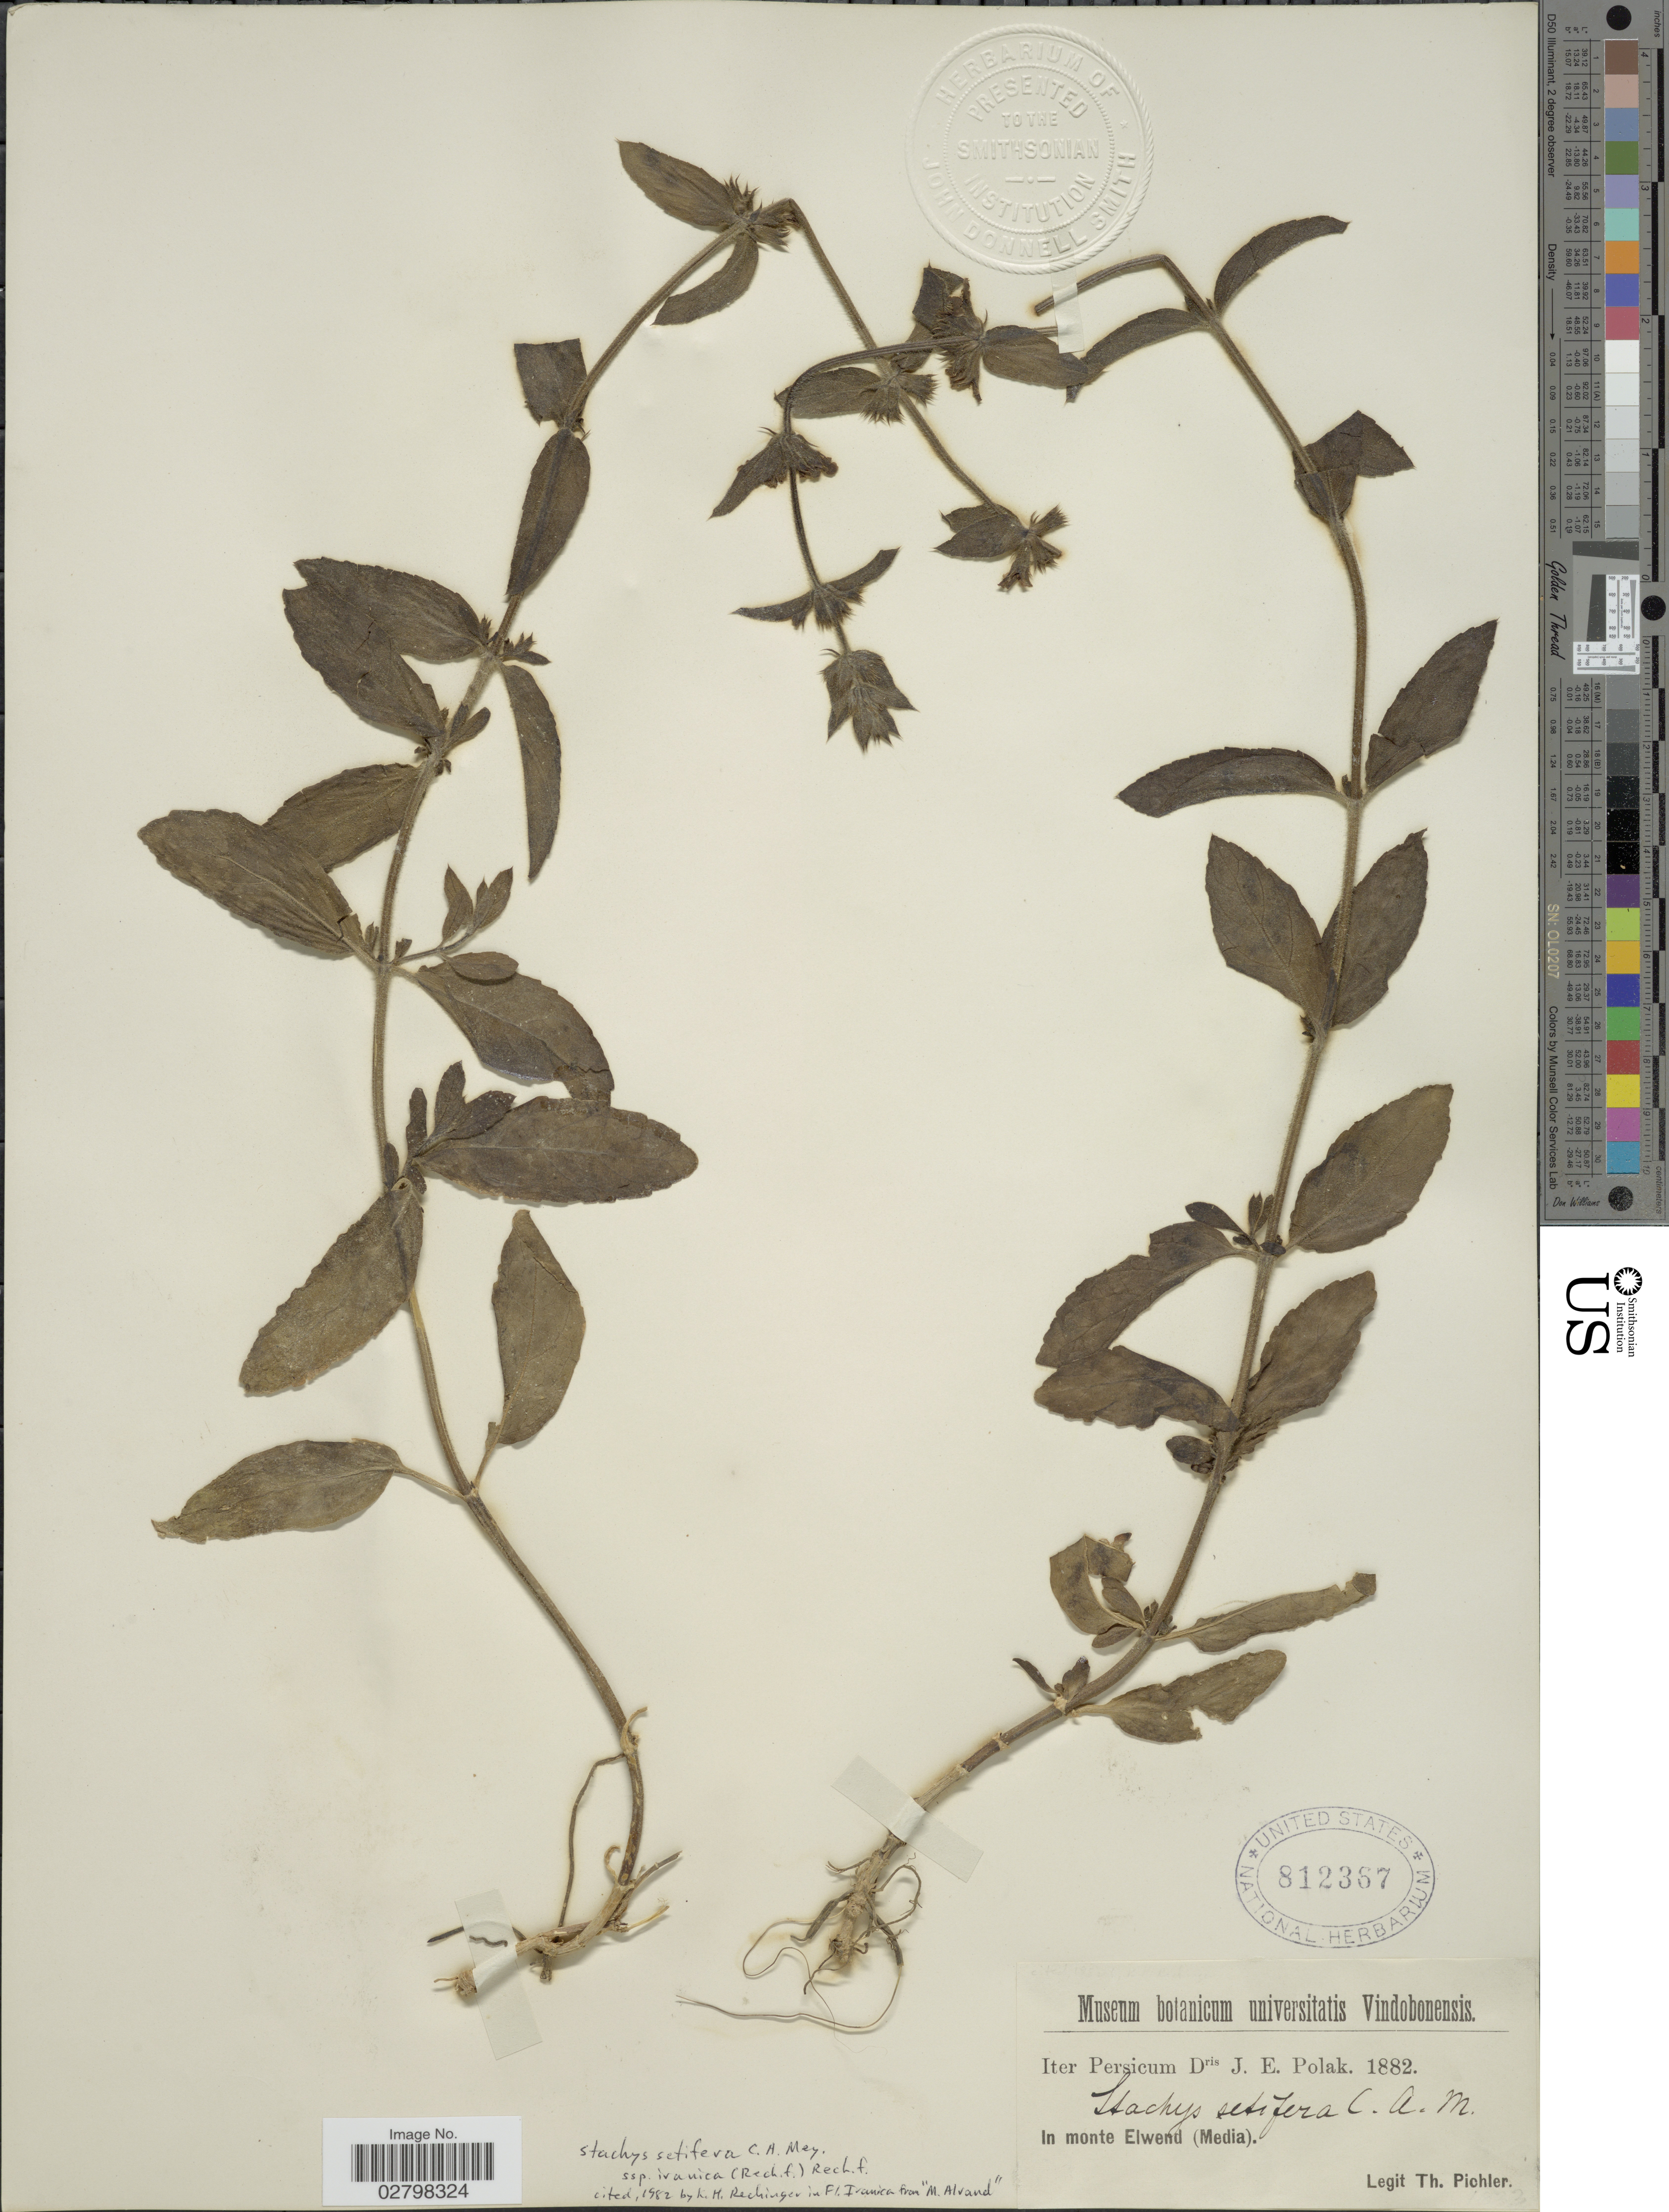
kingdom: Plantae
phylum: Tracheophyta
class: Magnoliopsida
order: Lamiales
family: Lamiaceae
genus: Stachys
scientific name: Stachys setifera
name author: C.A. Mey.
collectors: T. Pichler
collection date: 1882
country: Iran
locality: Iter Persicum. In monte Elwend (Media).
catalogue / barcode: US 812367